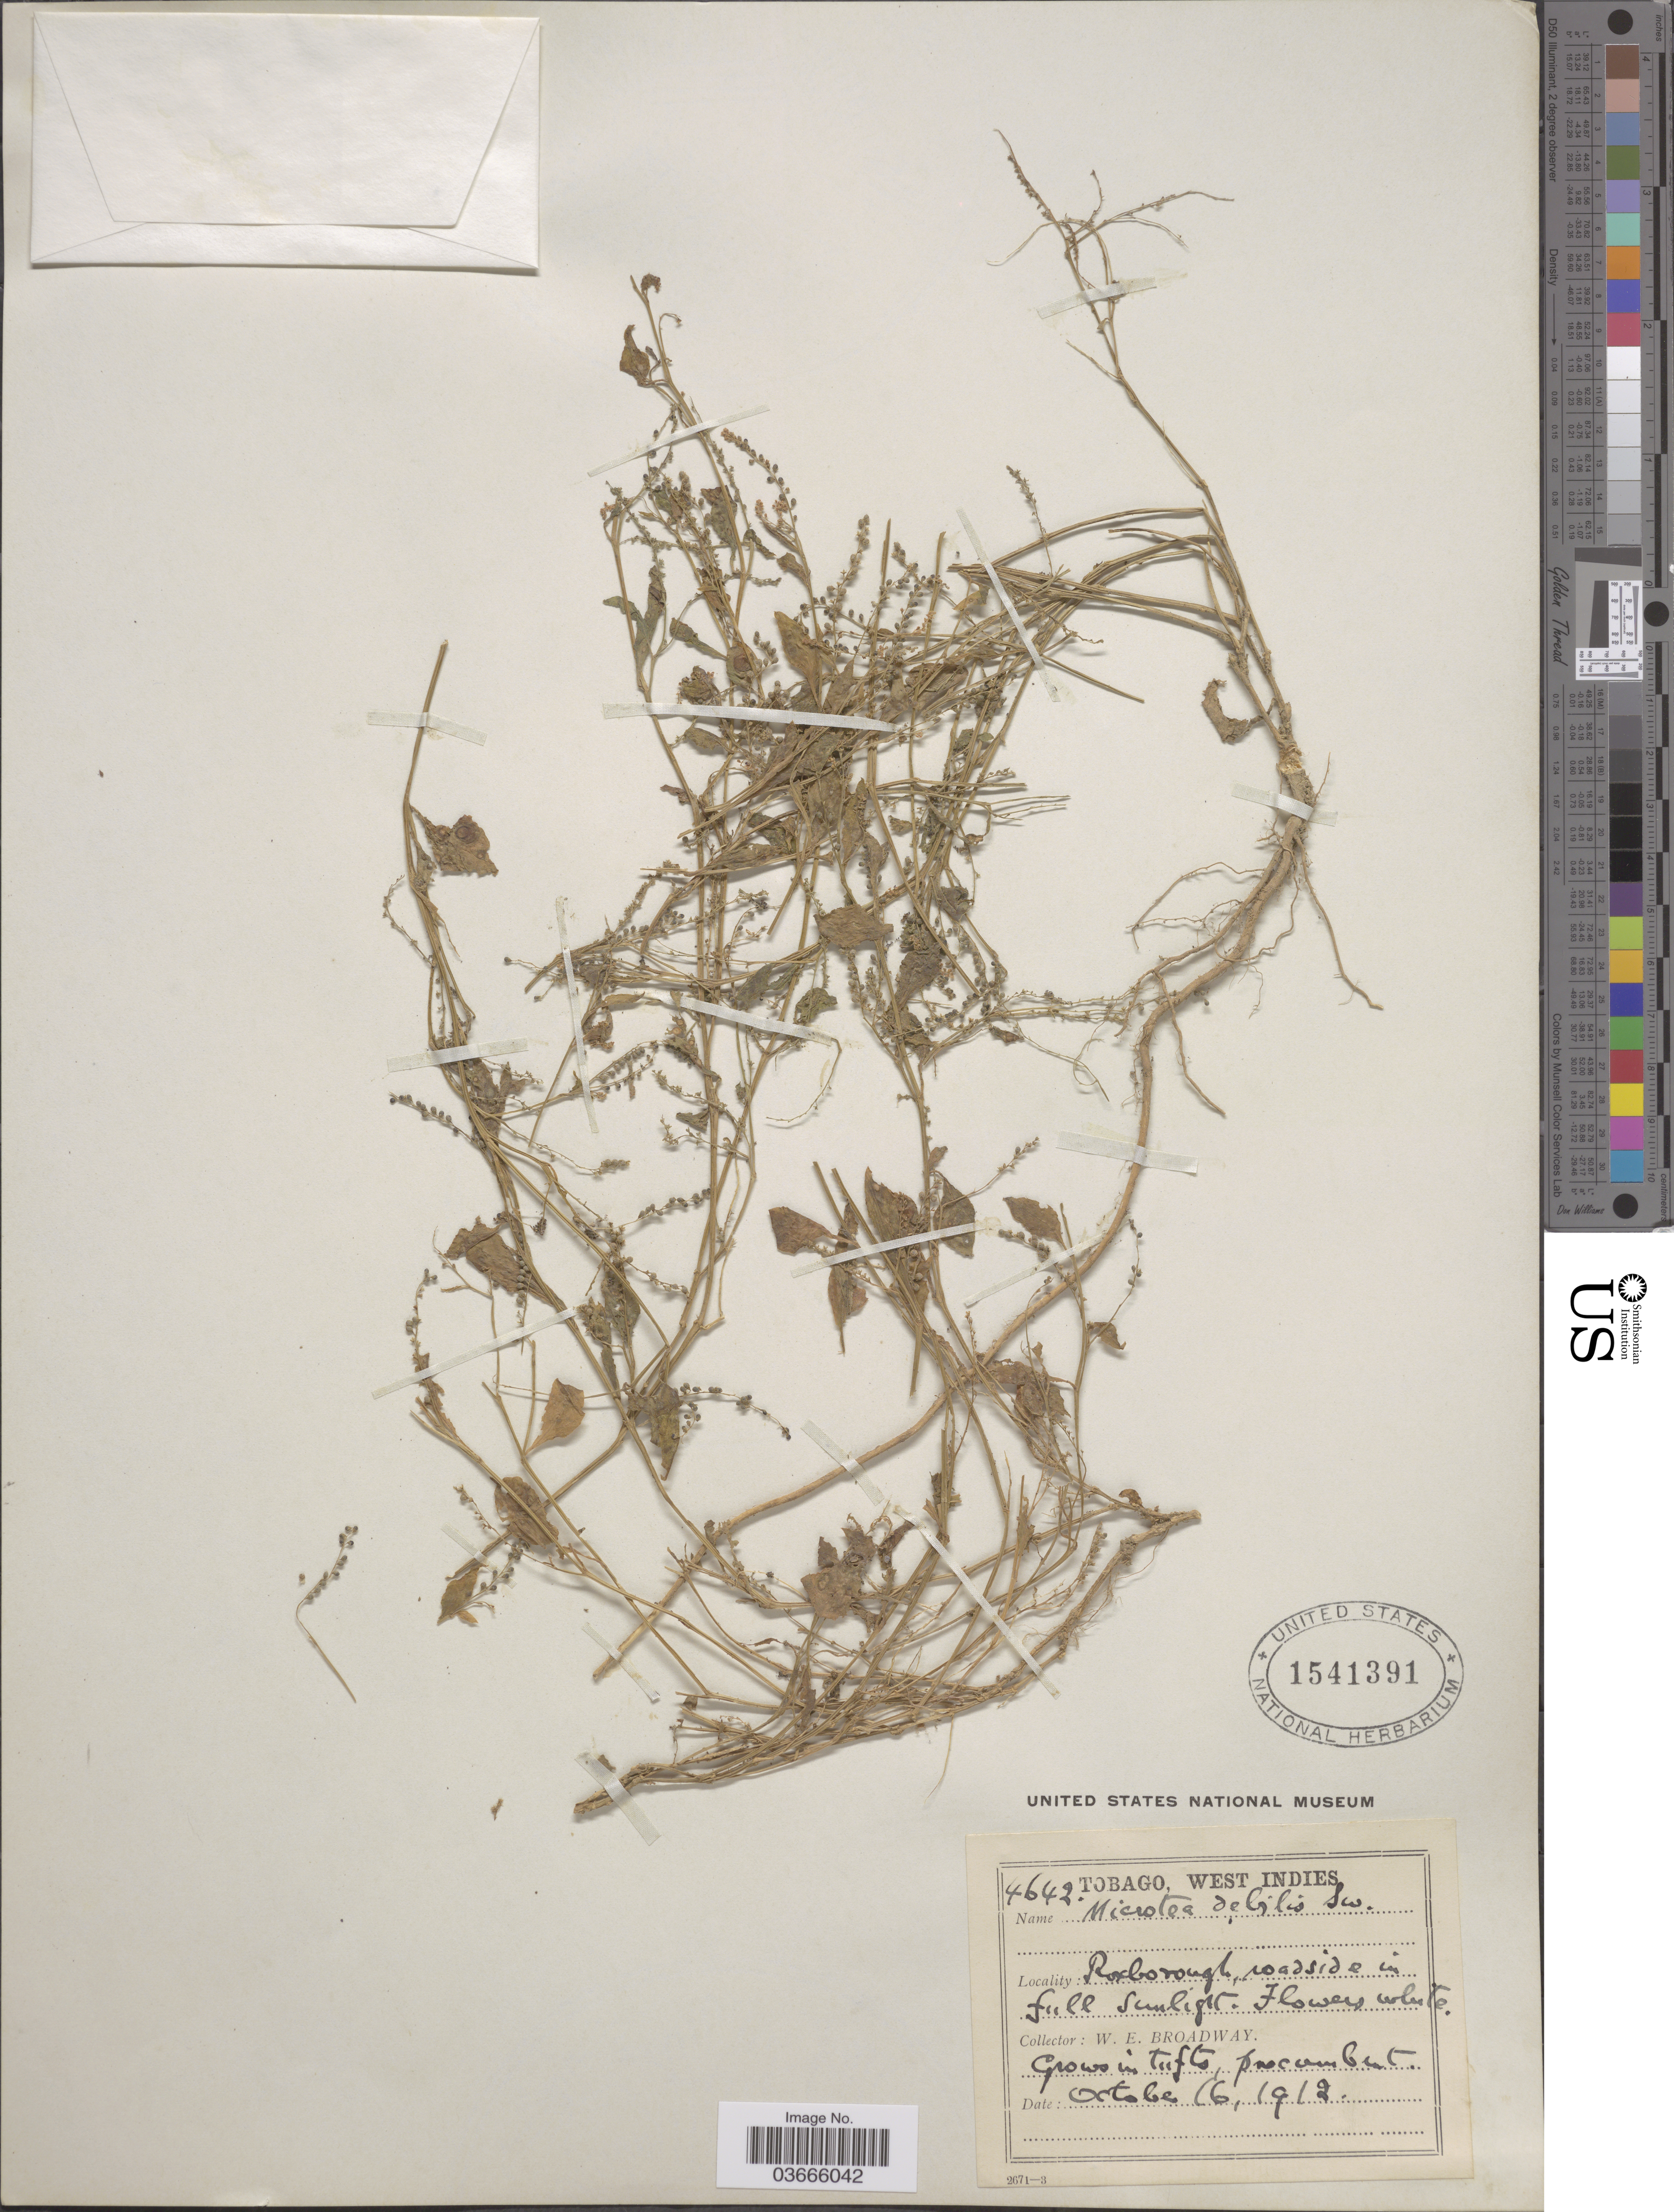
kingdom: Plantae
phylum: Tracheophyta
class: Magnoliopsida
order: Caryophyllales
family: Microteaceae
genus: Microtea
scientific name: Microtea debilis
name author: Sw.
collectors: W. E. Broadway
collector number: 4642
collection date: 1912-10-16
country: Trinidad and Tobago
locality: Tobago, West Indies. Roxborough, roadside in full sunlight.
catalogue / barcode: US 1541391